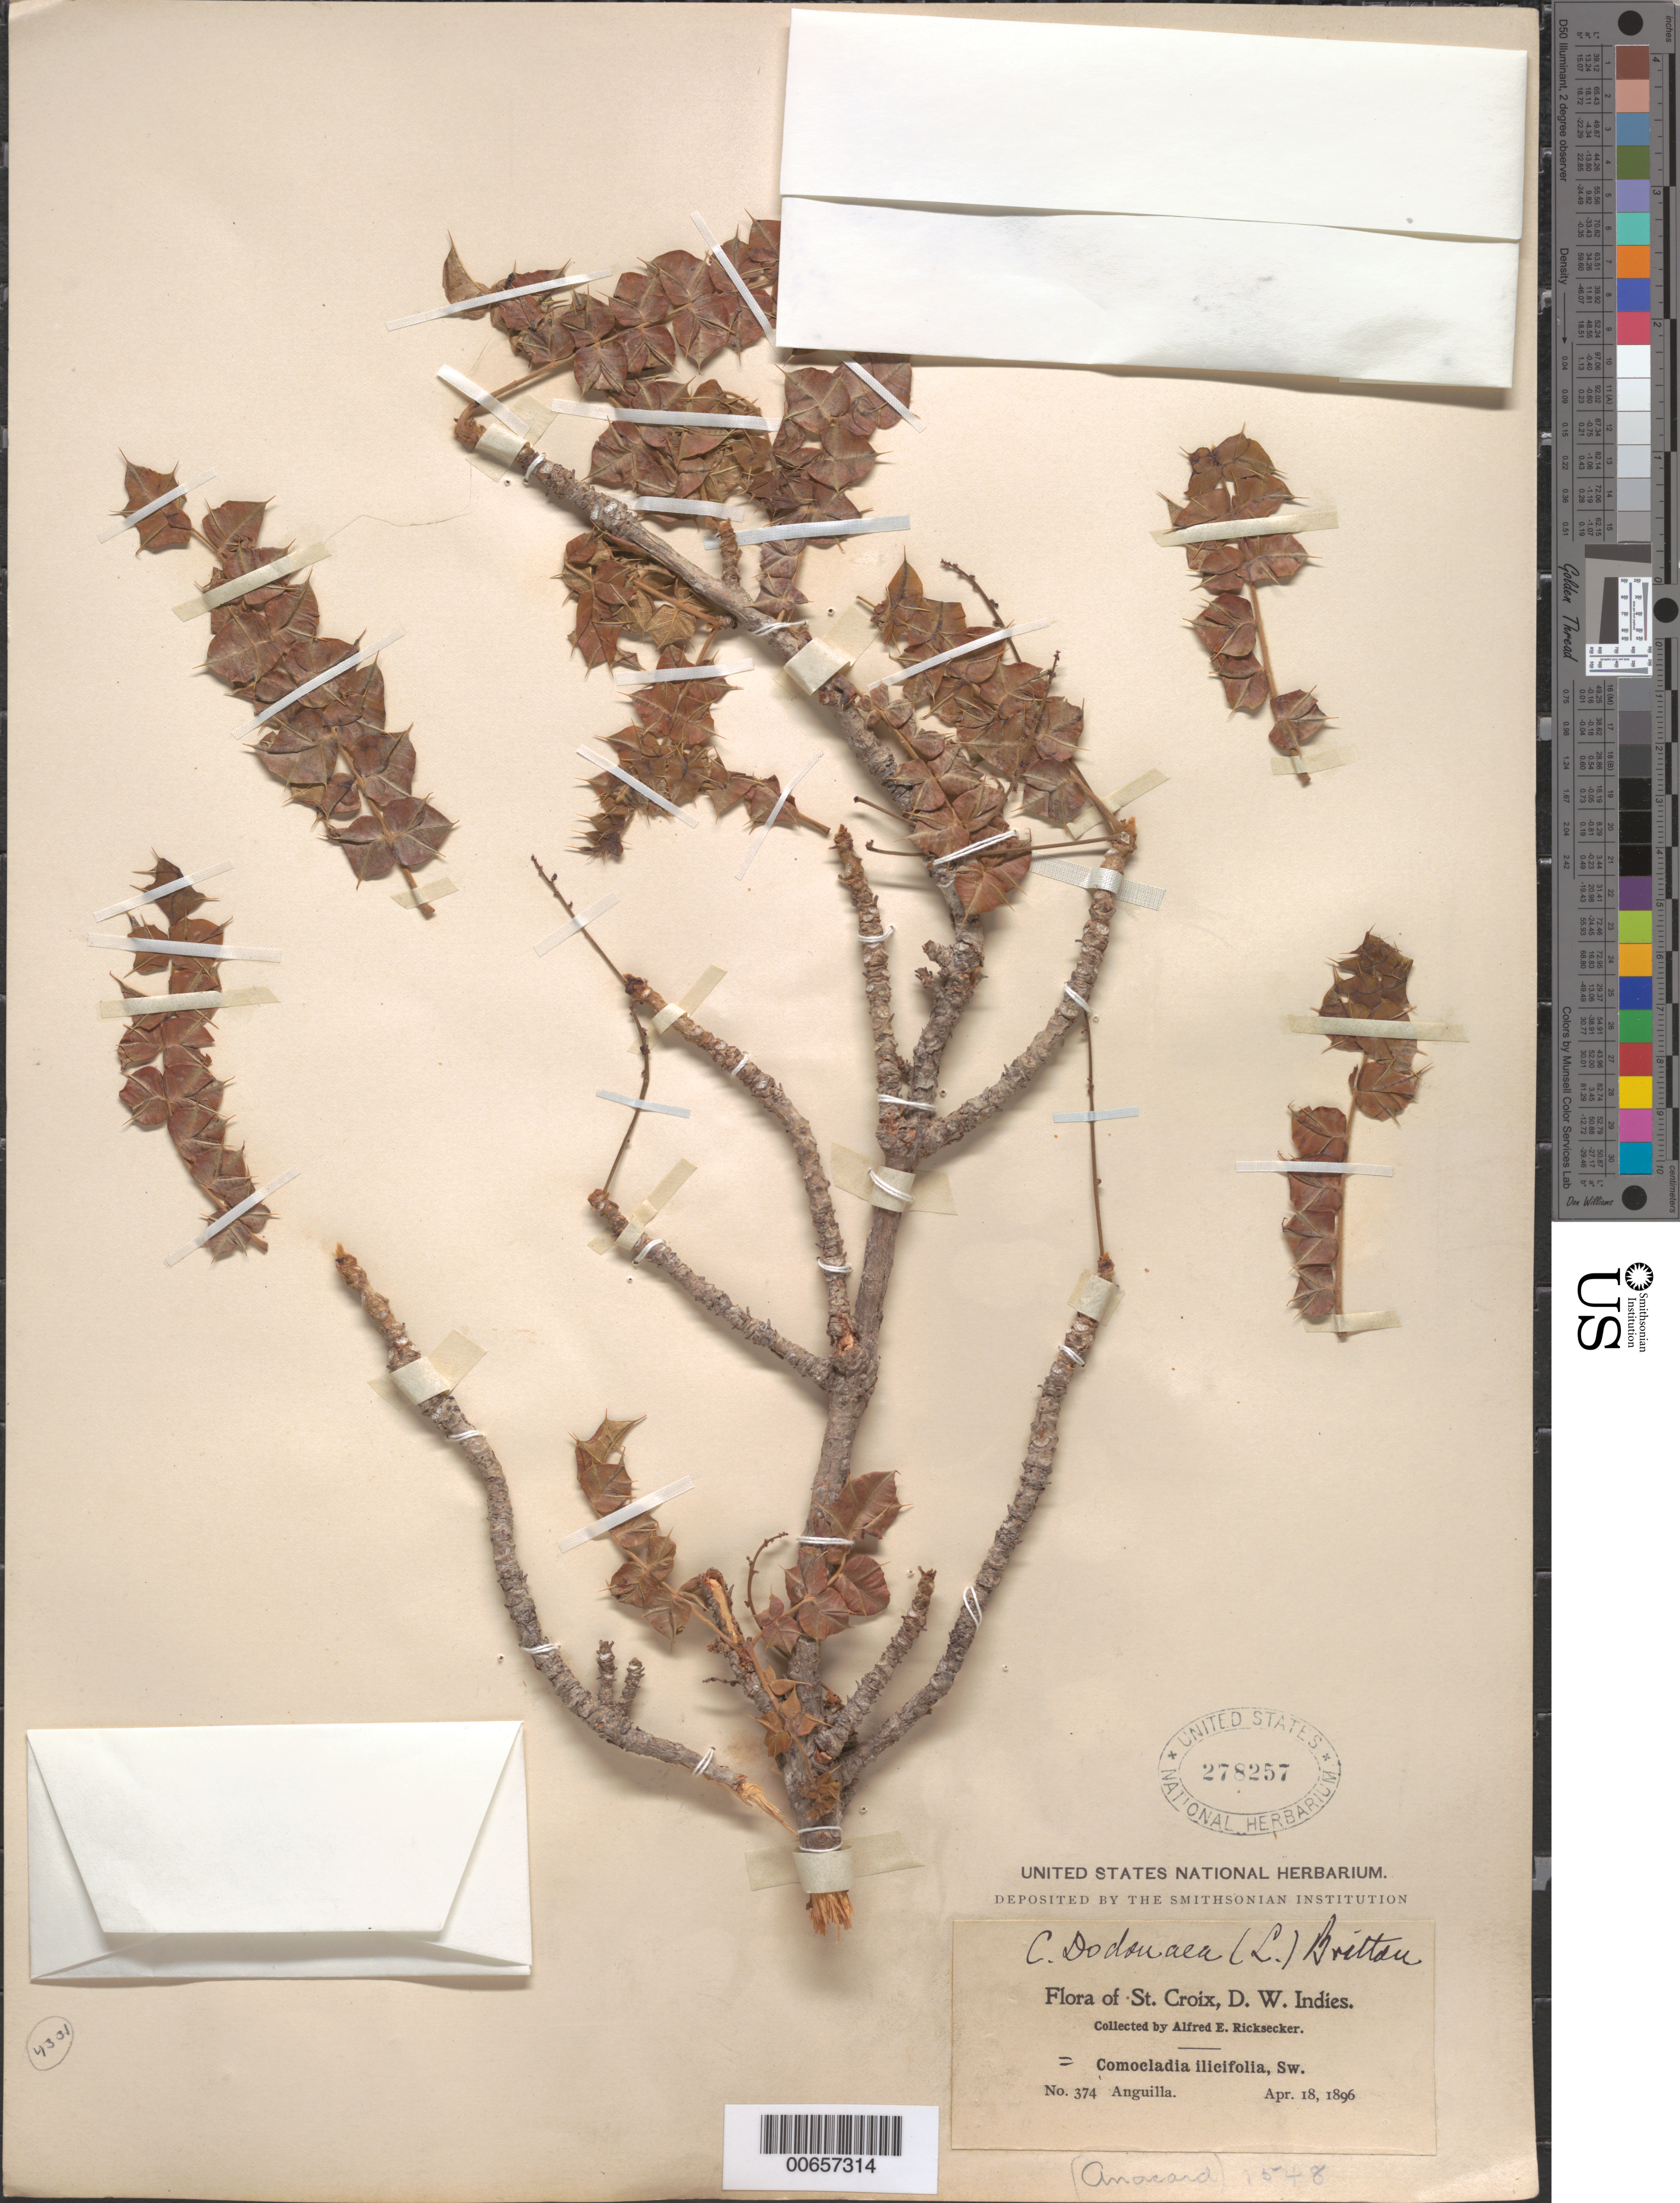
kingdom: Plantae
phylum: Tracheophyta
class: Magnoliopsida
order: Sapindales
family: Anacardiaceae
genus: Comocladia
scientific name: Comocladia dodonaea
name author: (L.) Urb.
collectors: A. E. Ricksecker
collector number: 374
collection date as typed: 18 Apr 1896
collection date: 1896-04-18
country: U.S. Virgin Islands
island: St. Croix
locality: Anguilla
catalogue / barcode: US 278257